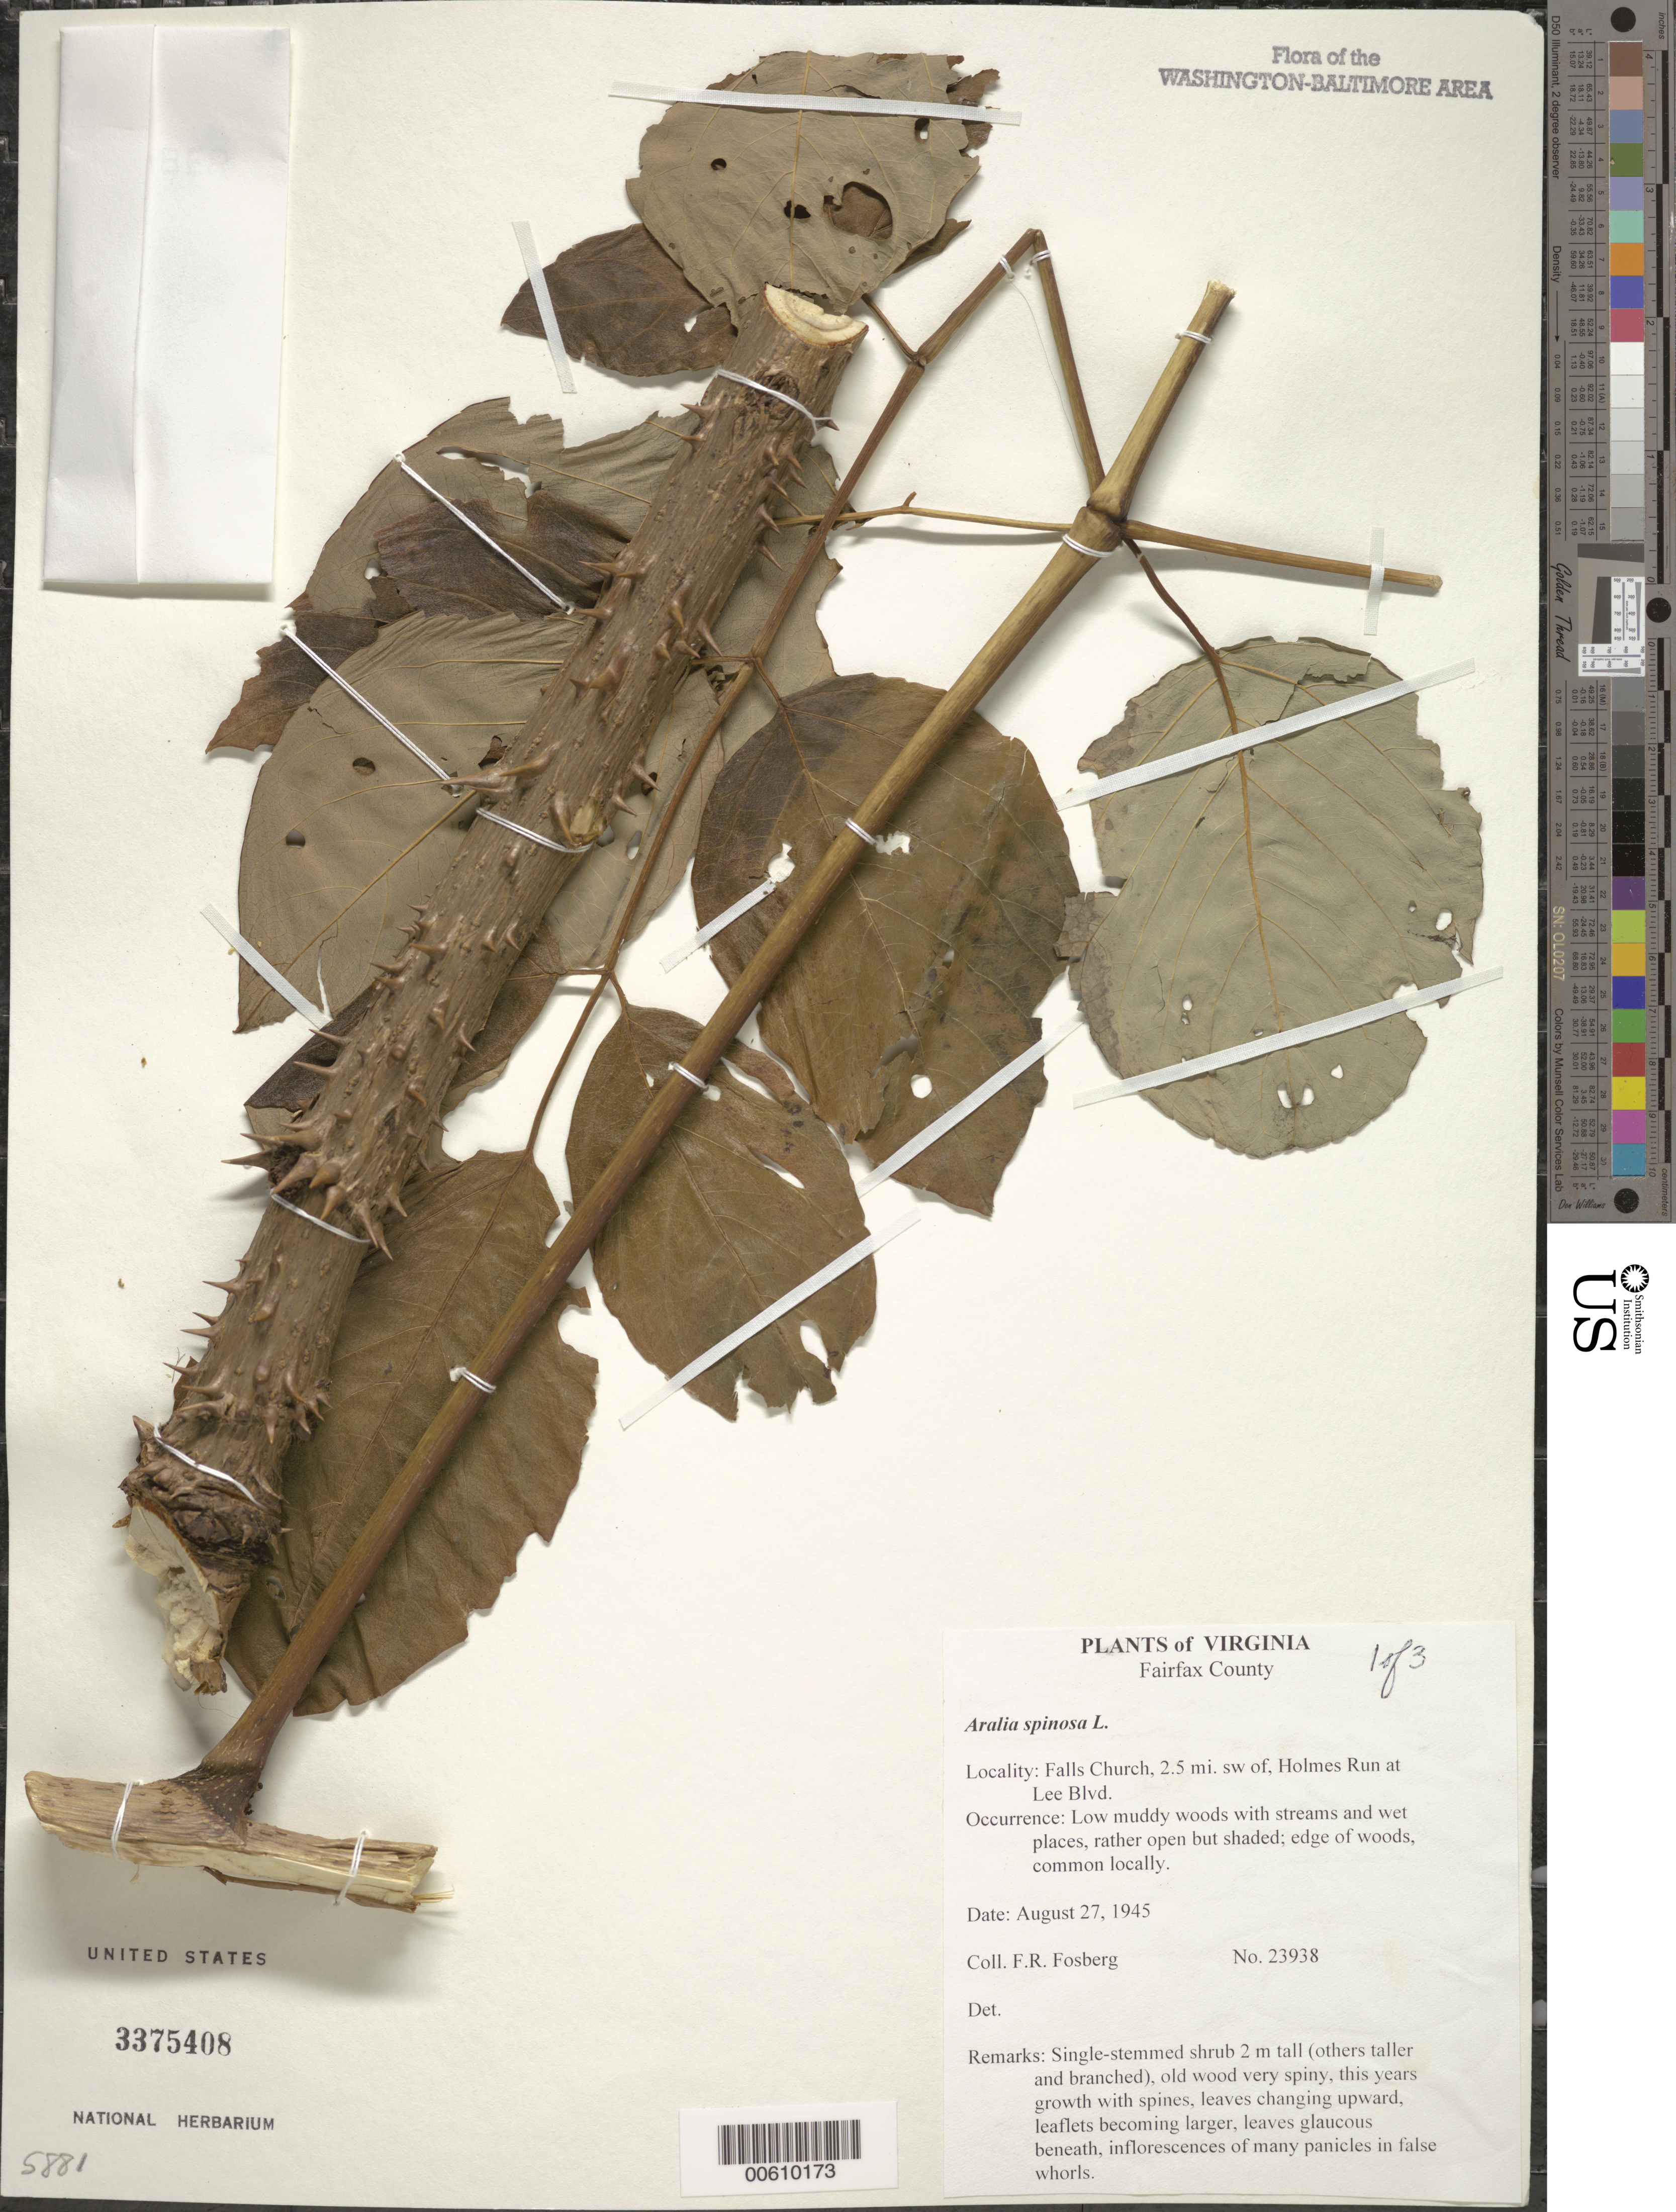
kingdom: Plantae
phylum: Tracheophyta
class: Magnoliopsida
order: Apiales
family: Araliaceae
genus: Aralia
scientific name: Aralia spinosa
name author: L.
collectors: F. R. Fosberg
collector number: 23938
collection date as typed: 27 Aug 1945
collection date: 1945-08-27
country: United States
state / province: Virginia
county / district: Fairfax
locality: Falls Church, 2.5 mi. sw of, Holmes Run at Lee Blvd.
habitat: Low muddy woods with streams and wet places, rather open but shaded; edge of woods, common locally.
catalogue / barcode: US 3375408